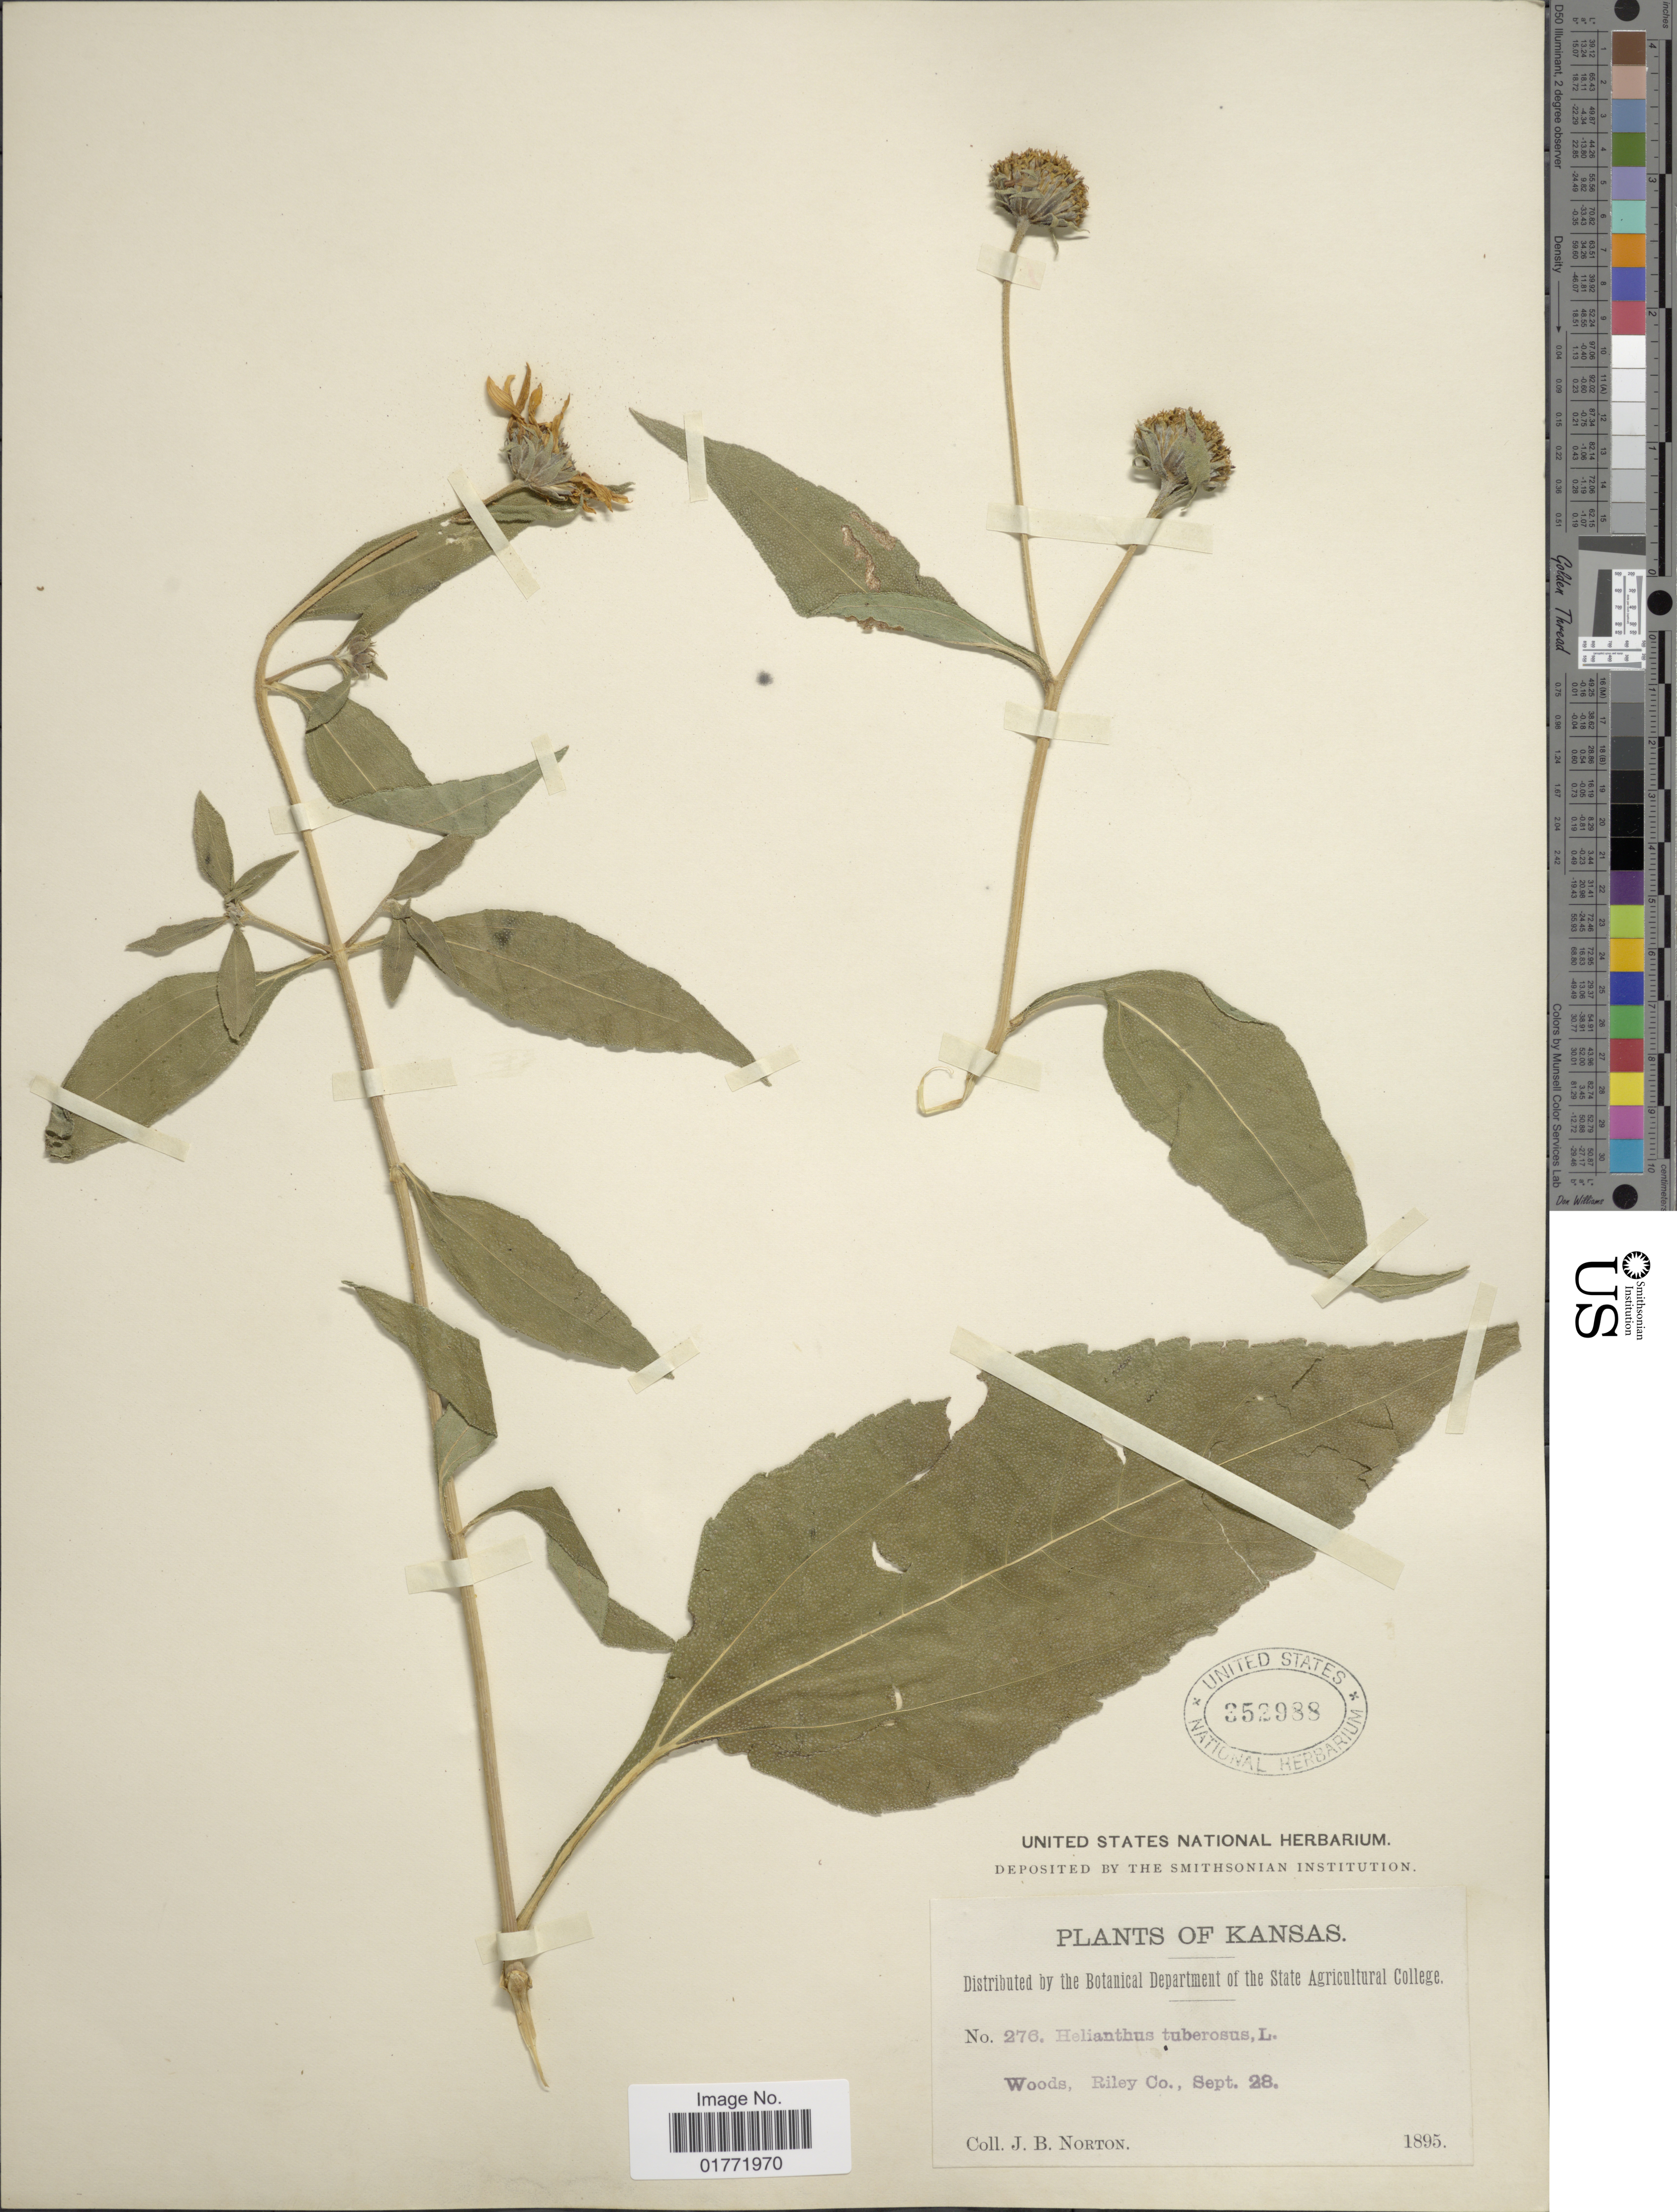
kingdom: Plantae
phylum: Tracheophyta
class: Magnoliopsida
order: Asterales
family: Asteraceae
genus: Helianthus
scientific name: Helianthus tuberosus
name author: L.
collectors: J. B. Norton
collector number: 276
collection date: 1895-09-28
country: United States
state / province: Kansas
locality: Woods, Riley Co.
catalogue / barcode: US 352988